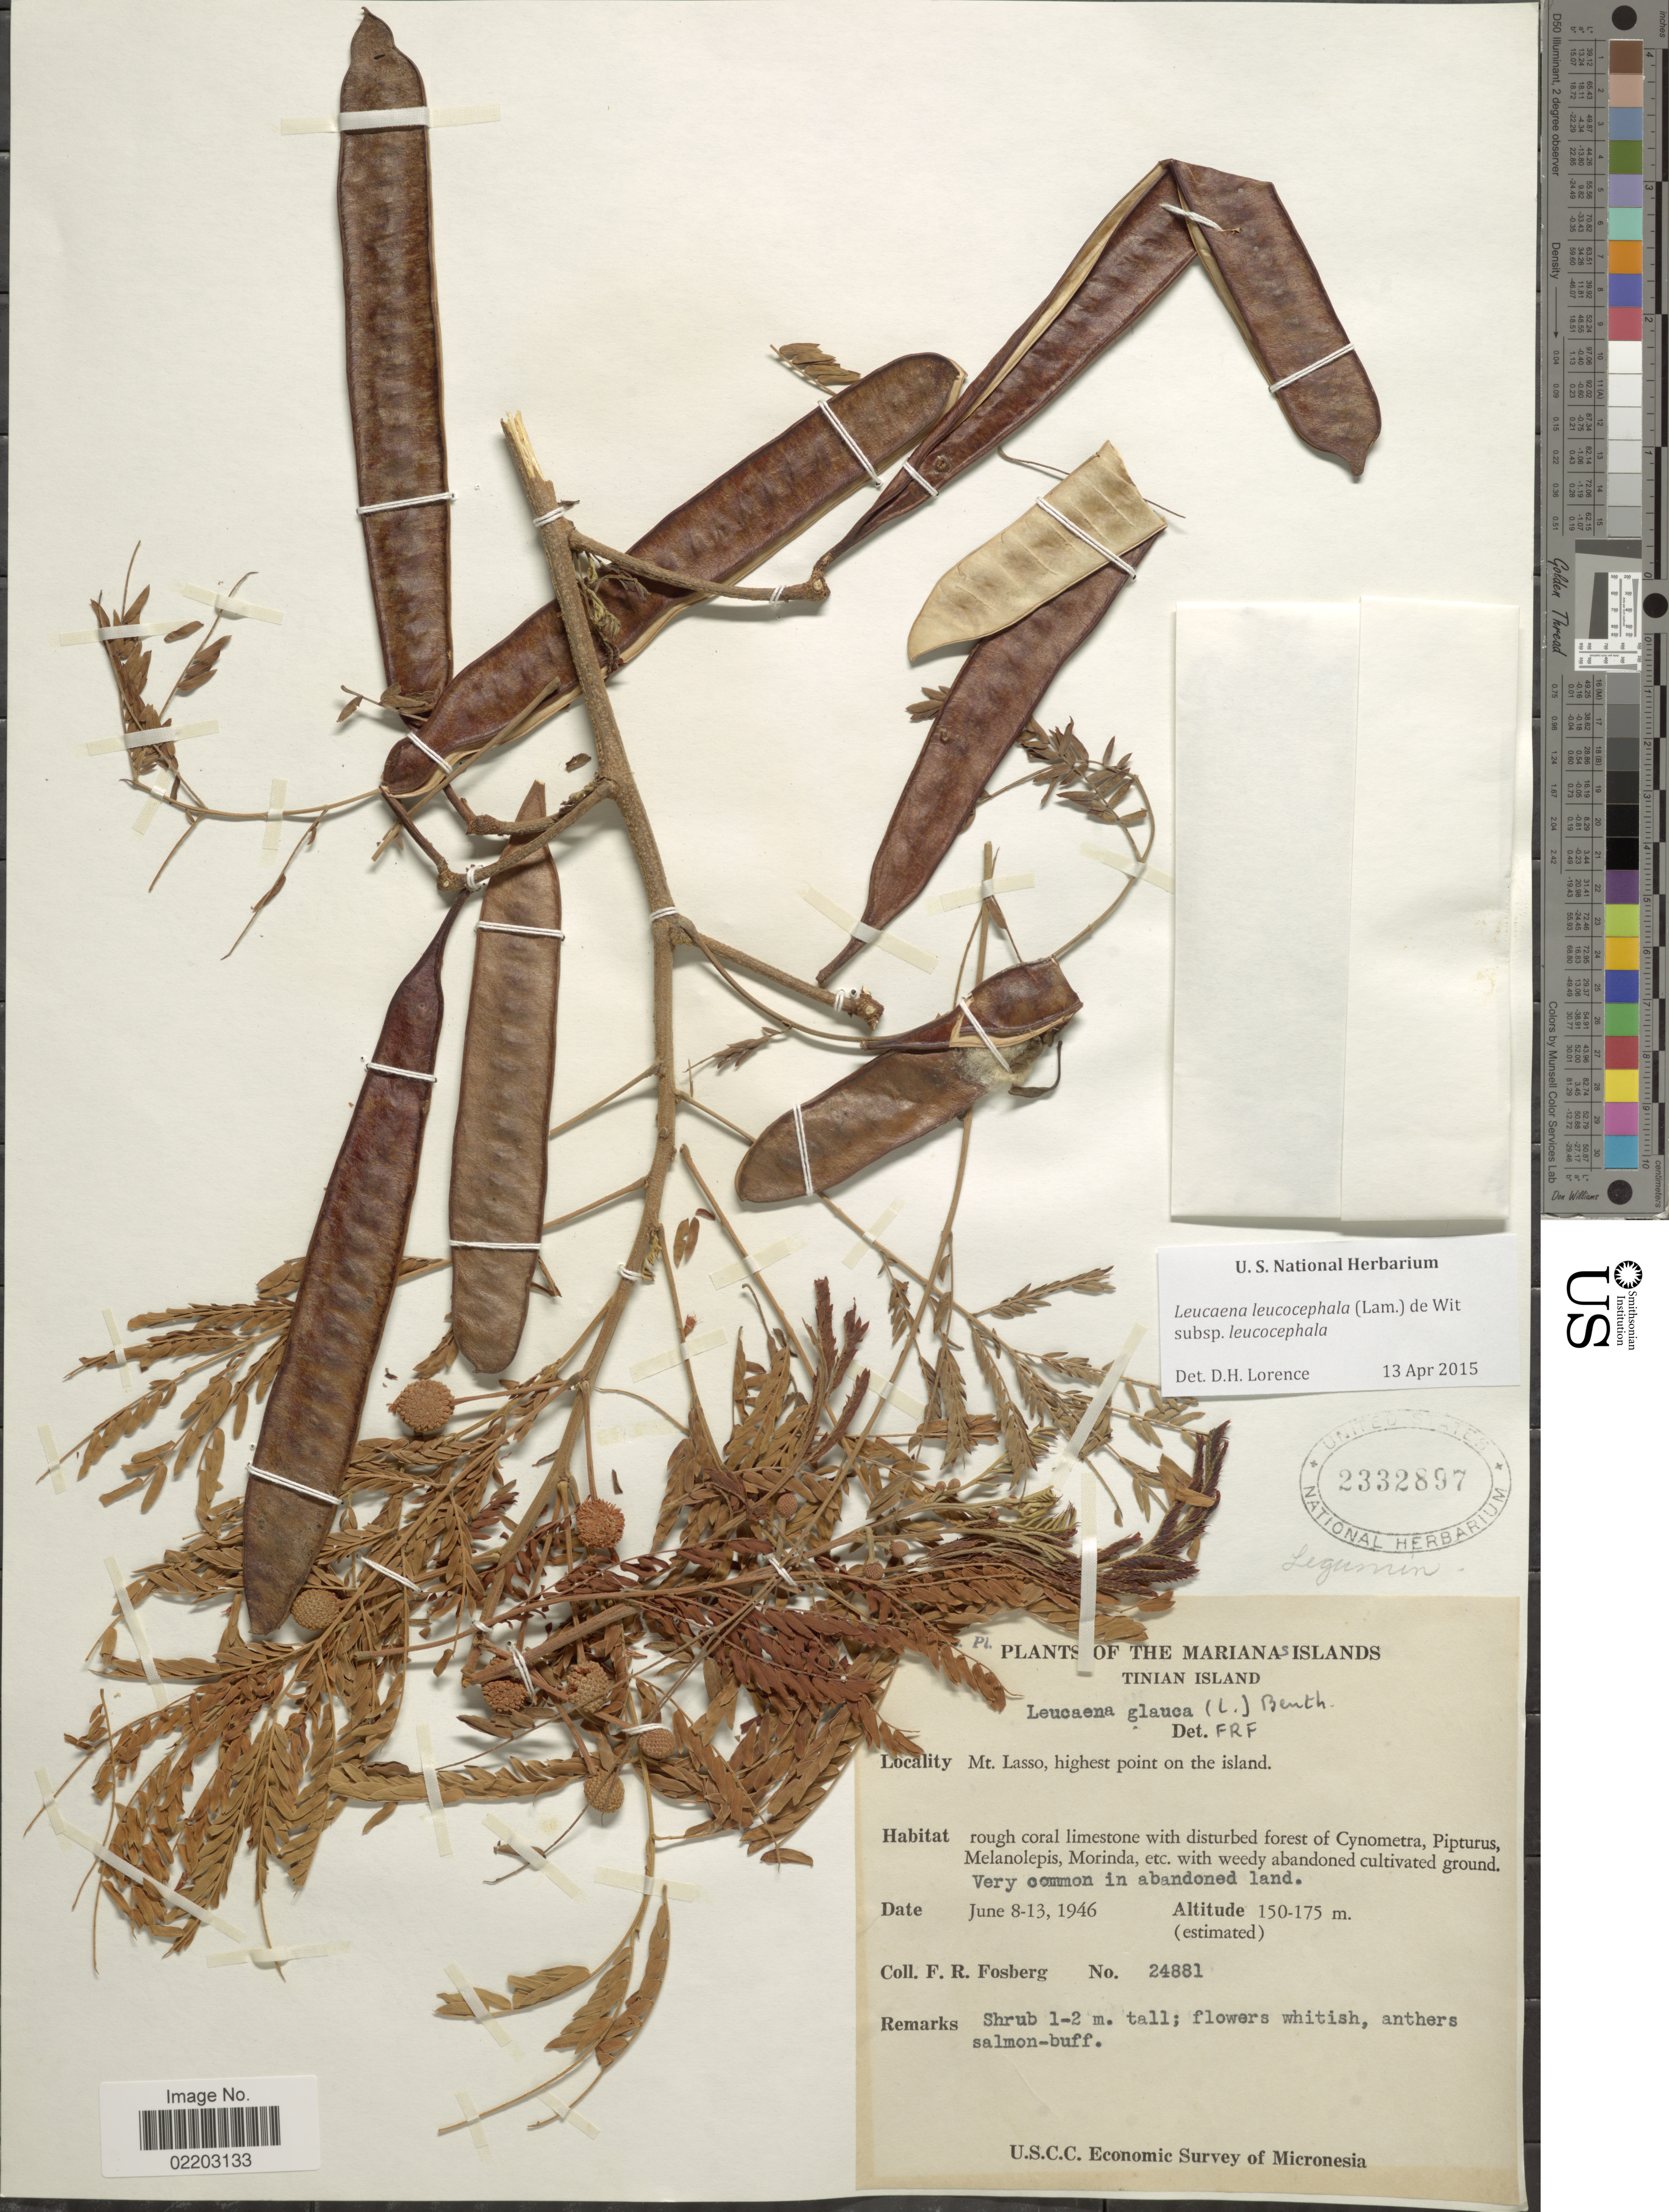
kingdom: Plantae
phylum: Tracheophyta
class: Magnoliopsida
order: Fabales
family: Fabaceae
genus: Leucaena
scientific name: Leucaena leucocephala subsp. leucocephala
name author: (Lam.) de Wit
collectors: F. R. Fosberg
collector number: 24881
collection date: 1946-06-08/1946-06-13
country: Northern Mariana Islands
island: Tinian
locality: Tinian Island, Mt Laso, highest point on the island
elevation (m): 150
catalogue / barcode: US 2332897